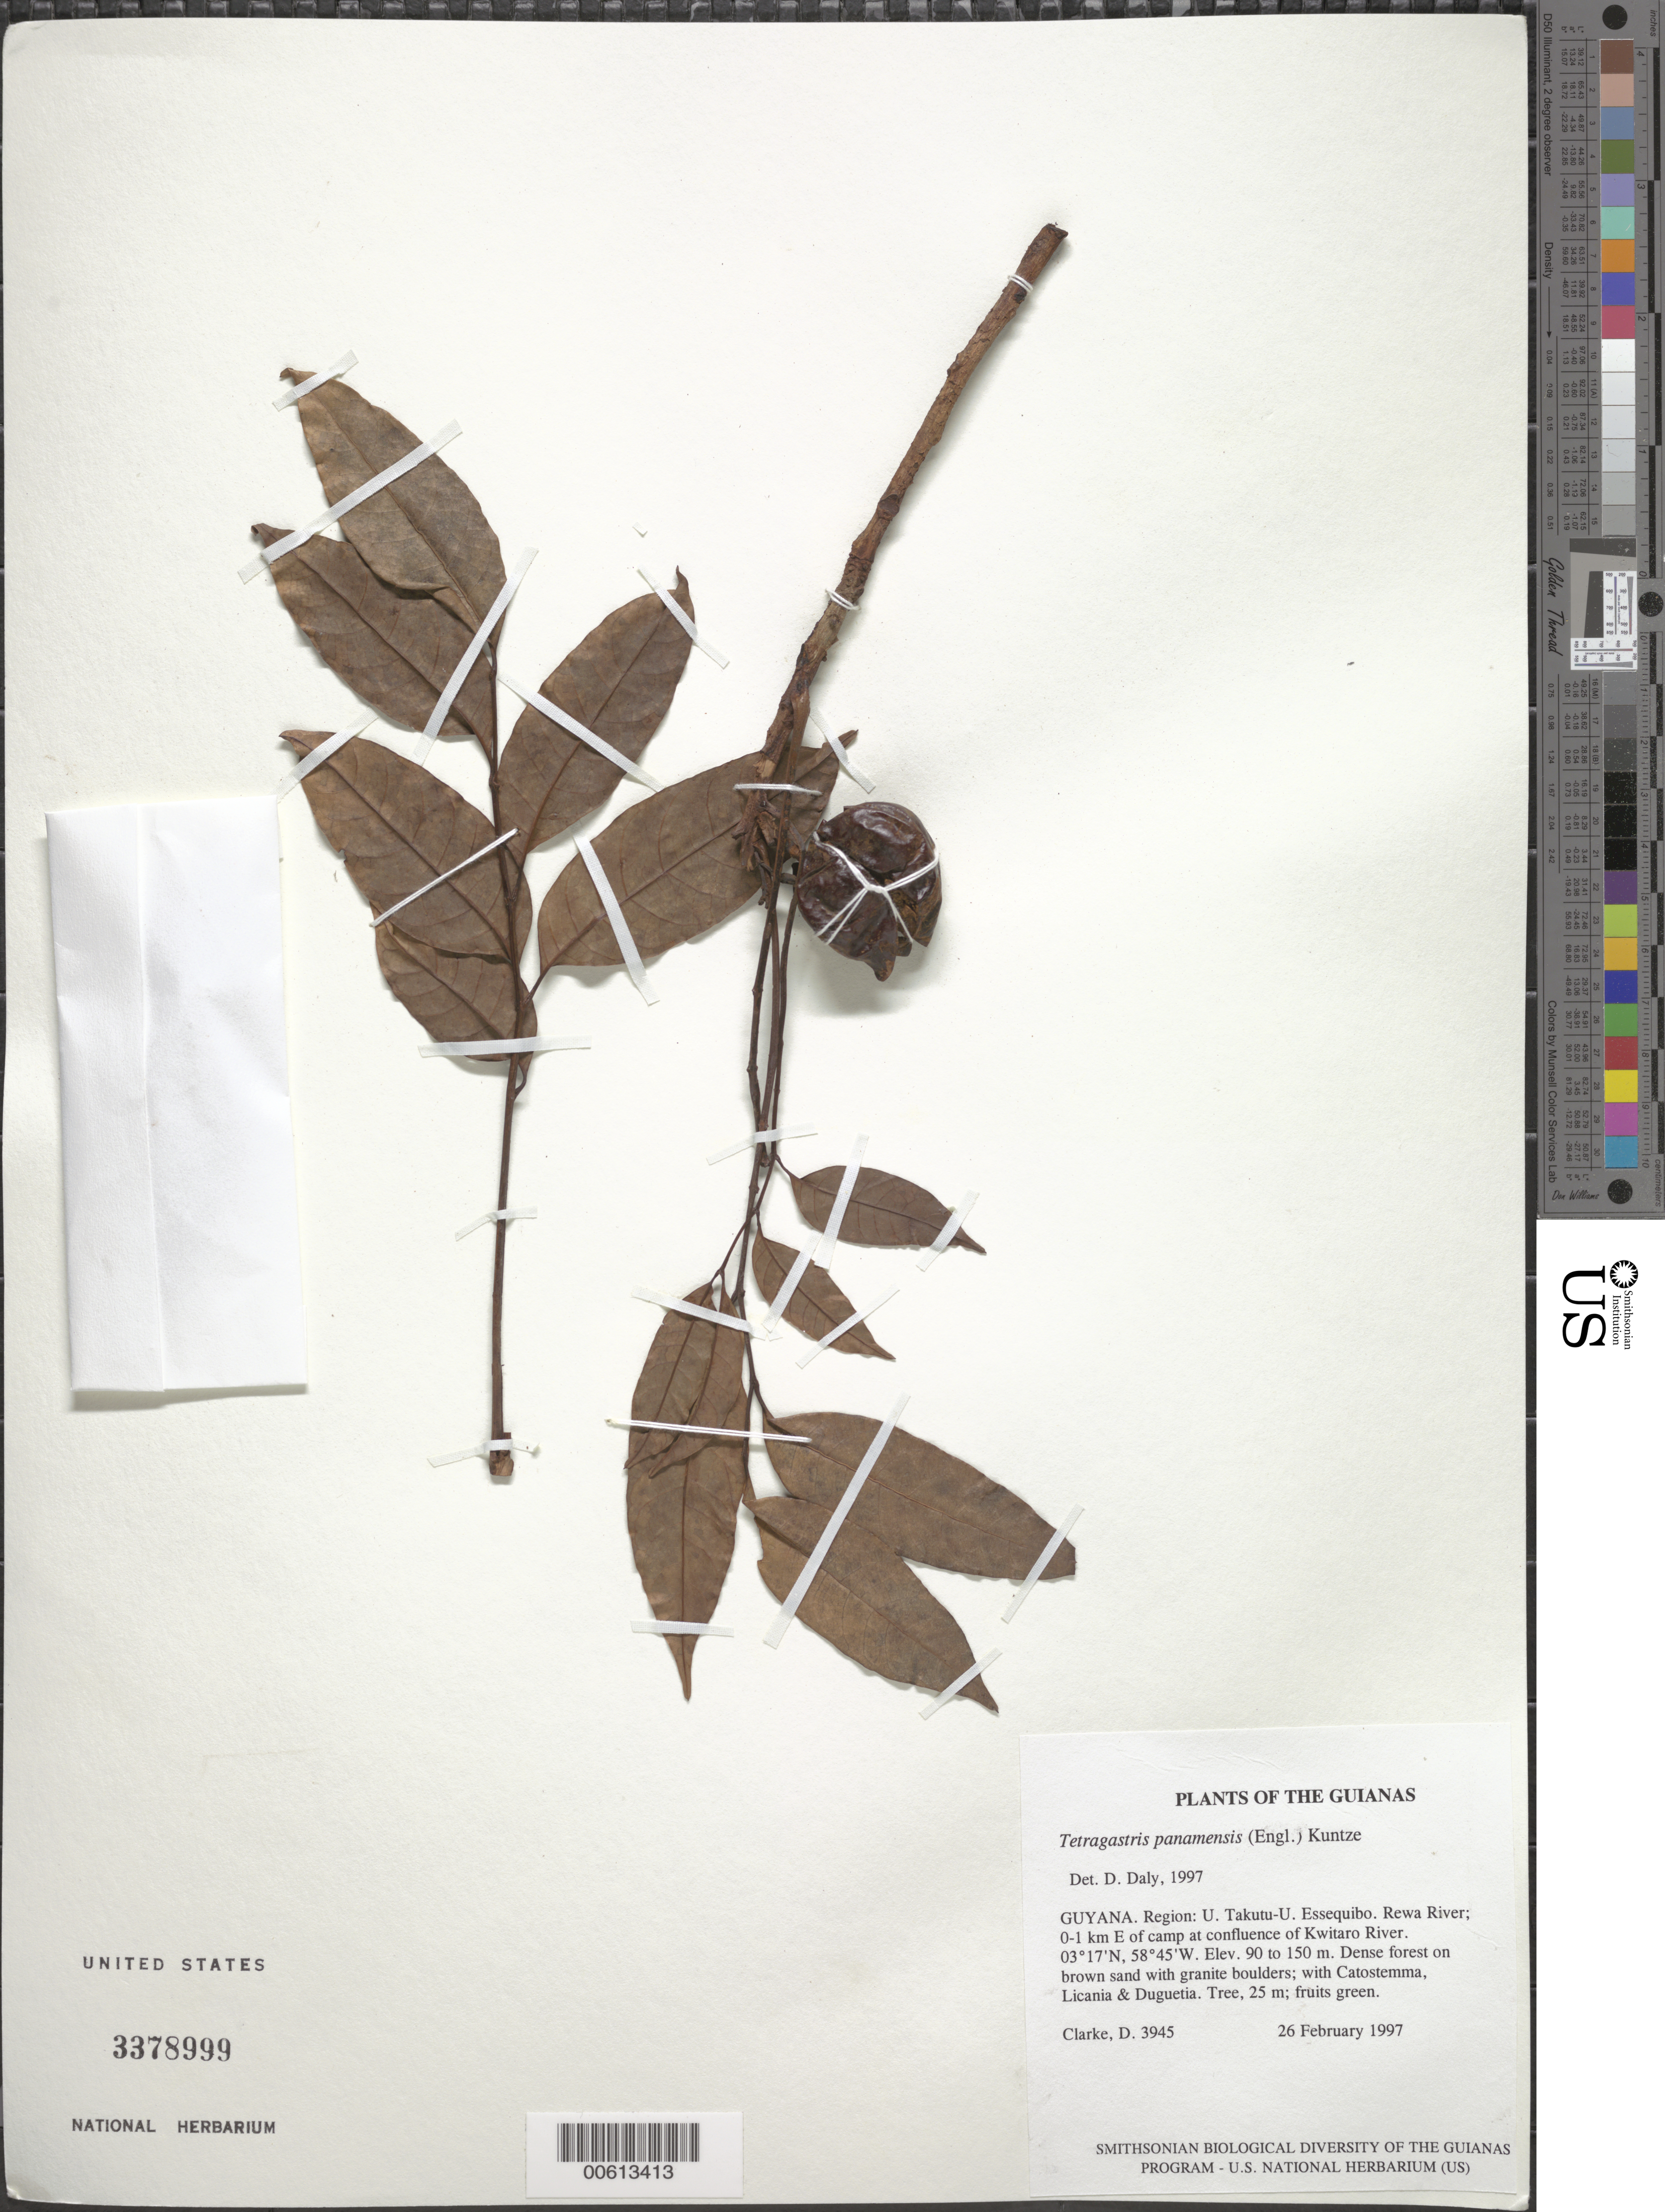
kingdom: Plantae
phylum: Tracheophyta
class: Magnoliopsida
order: Sapindales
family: Burseraceae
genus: Protium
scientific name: Protium stevensonii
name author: (Standl.) Daly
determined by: Daly, Douglas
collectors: H. D. Clarke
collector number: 3945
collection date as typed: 26 February 1997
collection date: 1997-02-26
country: Guyana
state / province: U. Takutu-U. Essequibo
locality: Rewa River; 0-1 km E of camp at confluence of Kwitaro River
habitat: Dense forest on brown sand with granite boulders; with Catostemma, Licania & Duguetia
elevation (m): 90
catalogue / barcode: US 3378999